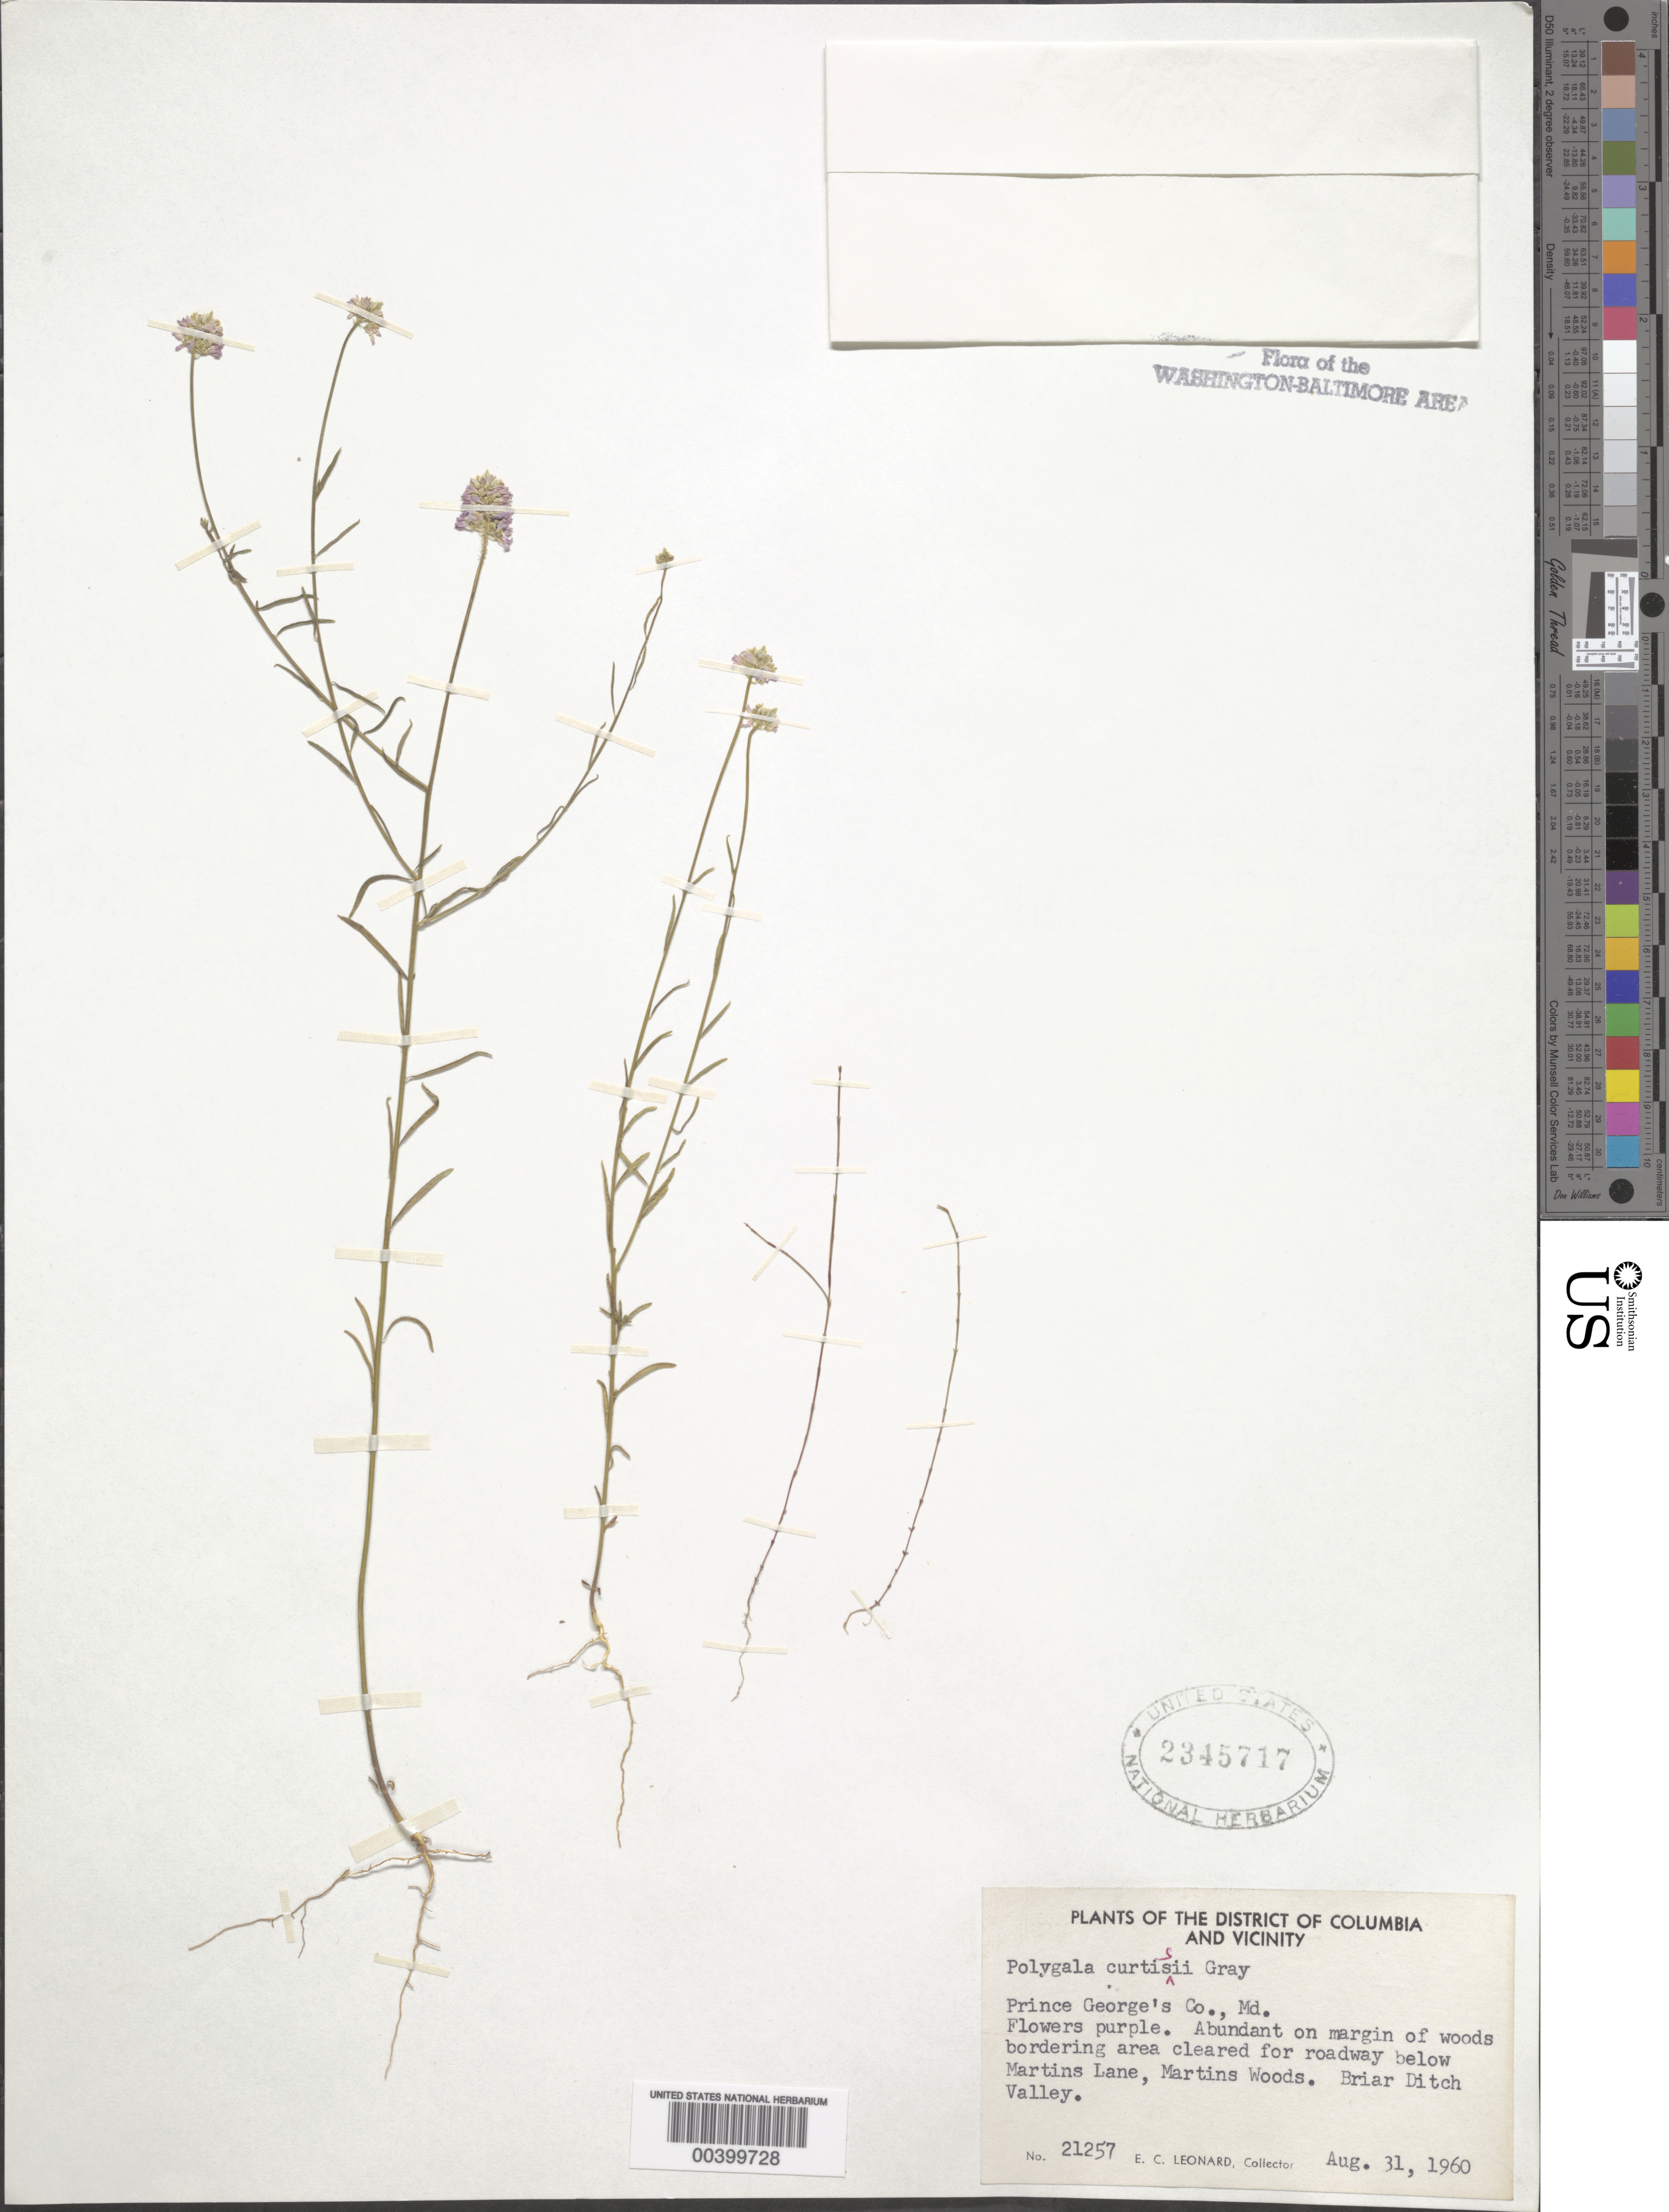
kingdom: Plantae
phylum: Tracheophyta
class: Magnoliopsida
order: Fabales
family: Polygalaceae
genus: Polygala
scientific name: Polygala curtissii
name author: A. Gray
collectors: E. C. Leonard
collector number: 21257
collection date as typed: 31 Aug 1960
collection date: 1960-08-31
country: United States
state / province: Maryland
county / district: Prince George's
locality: Briar Ditch Valley, below Martins Lane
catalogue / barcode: US 2345717